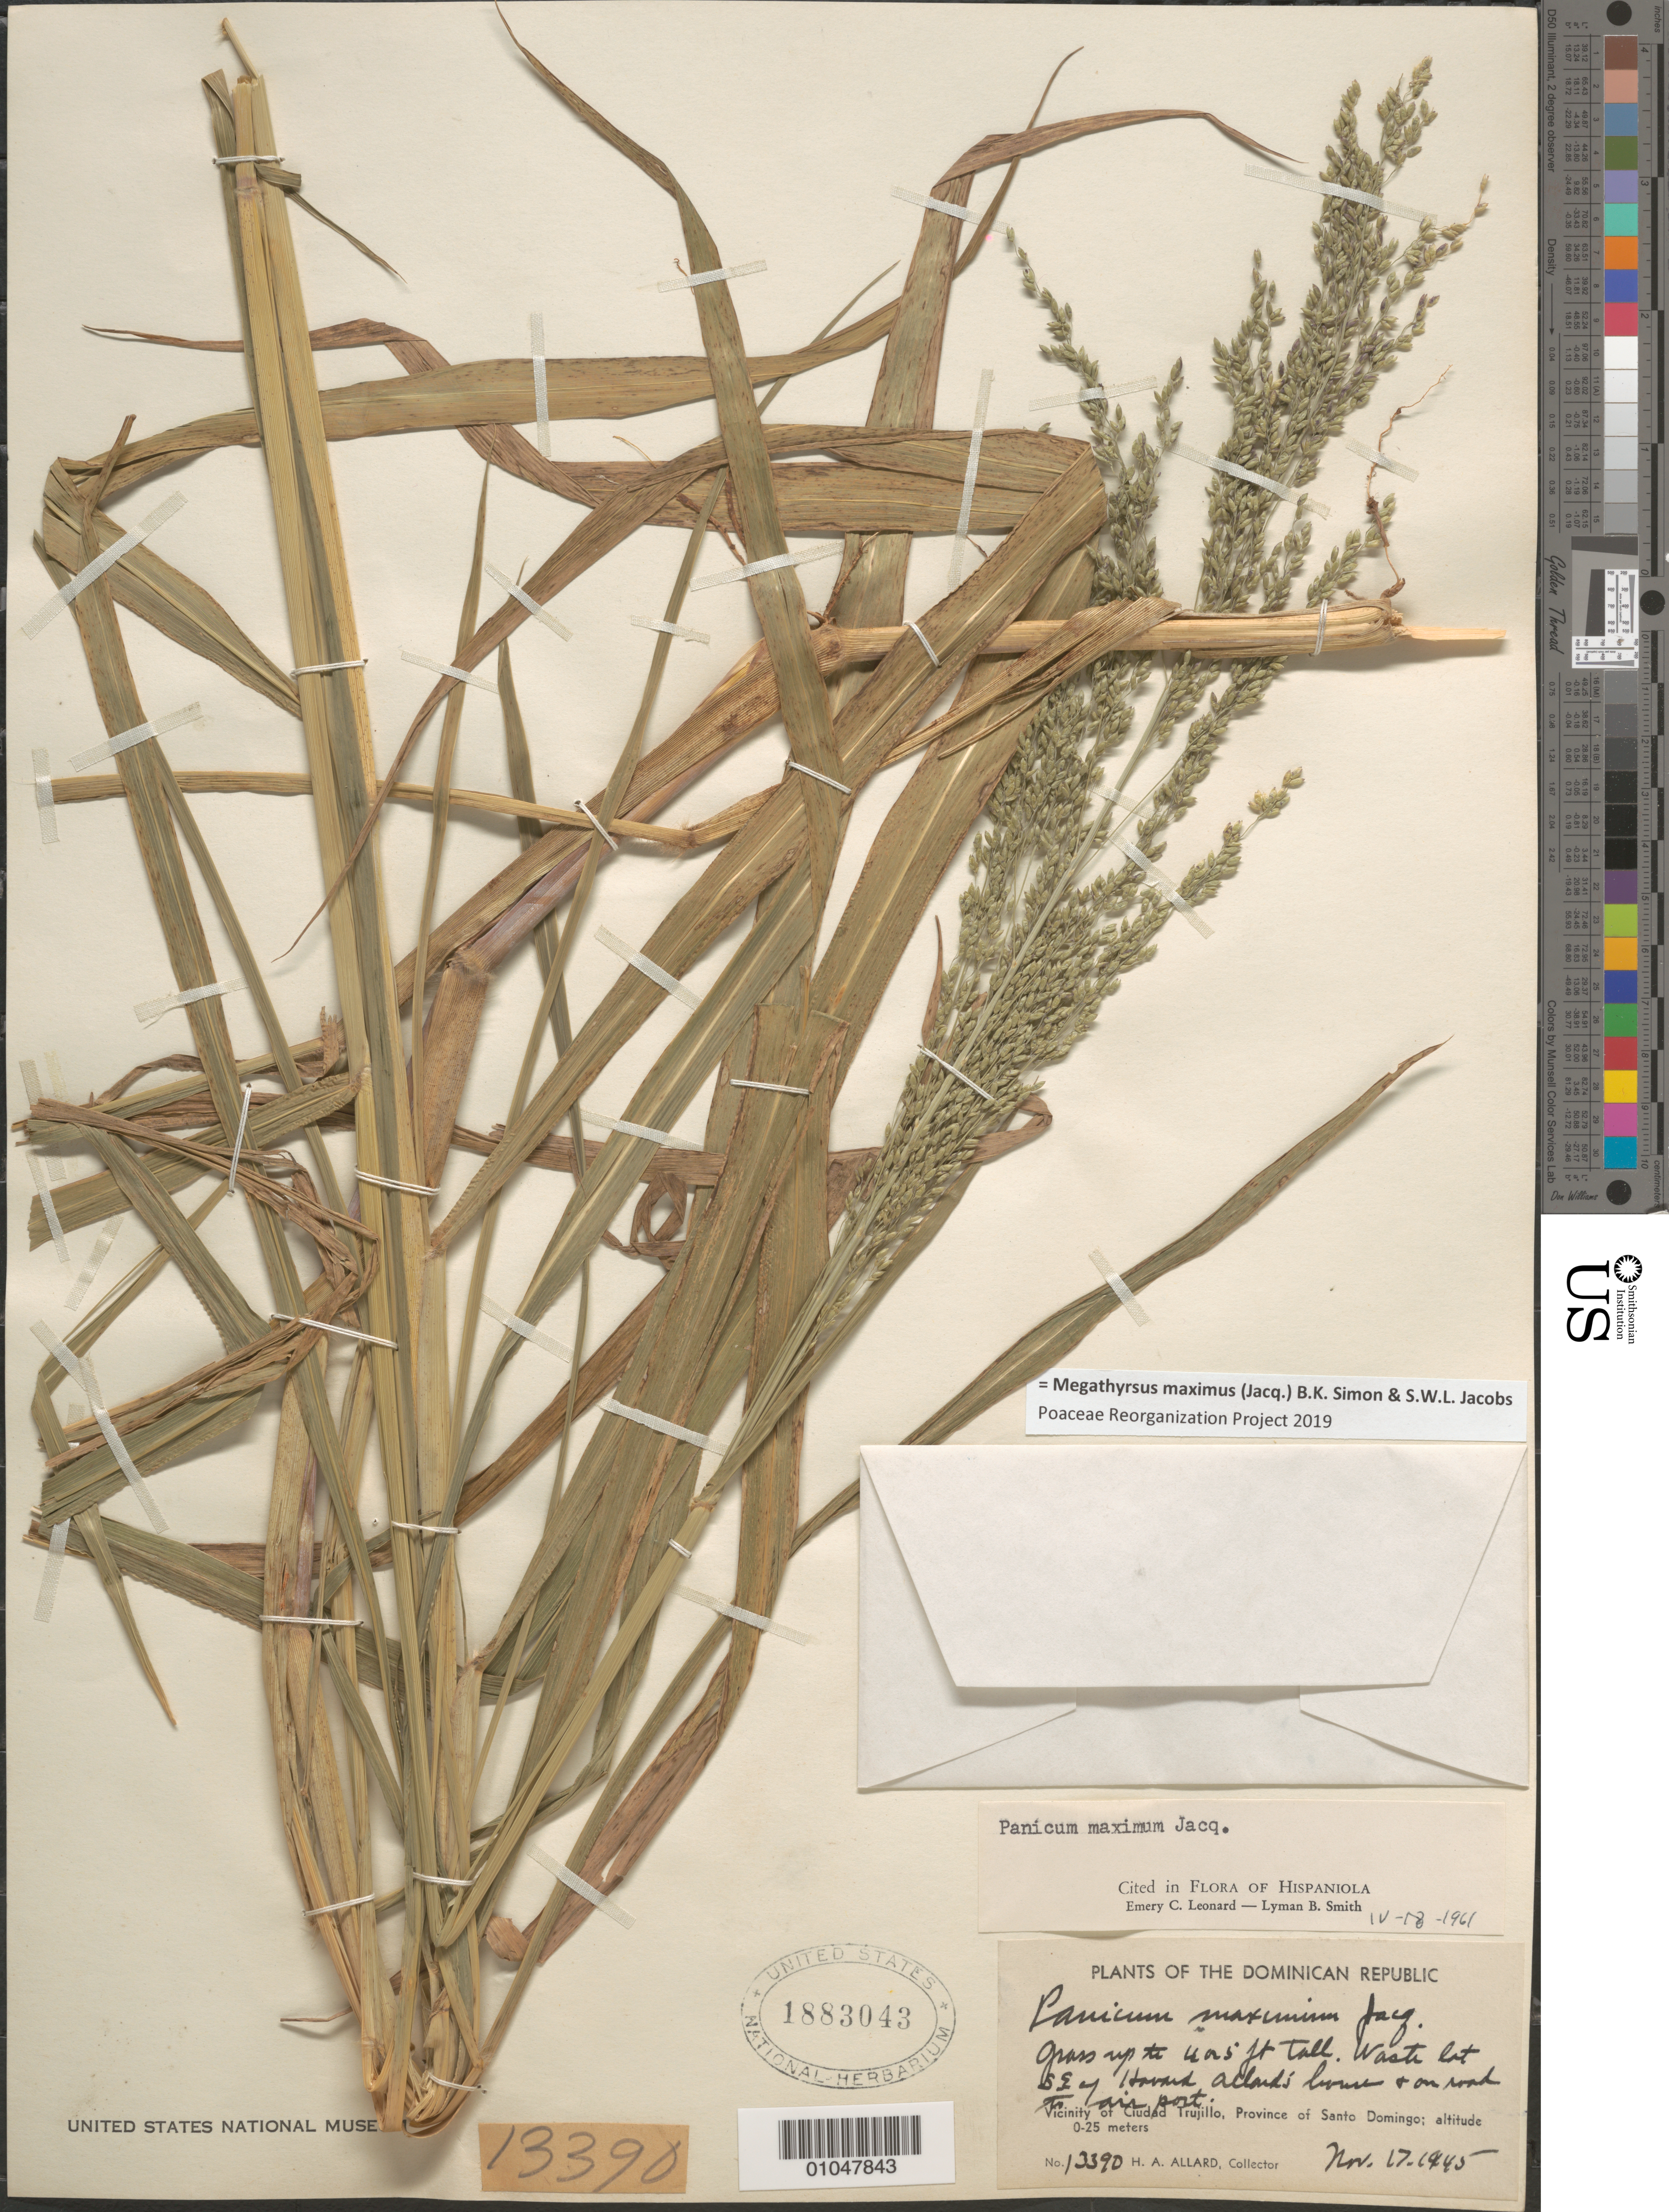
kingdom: Plantae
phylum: Tracheophyta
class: Liliopsida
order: Poales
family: Poaceae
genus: Panicum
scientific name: Panicum maximum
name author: Jacq.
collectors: H. A. Allard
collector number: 13390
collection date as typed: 17 Nov 1945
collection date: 1945-11-17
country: Dominican Republic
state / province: Distrito Nacional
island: Hispaniola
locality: Waste lot SE of Howard Allard's home on road to airport, vic of Santo Domingo city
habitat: waste lot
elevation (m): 0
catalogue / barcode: US 1883043